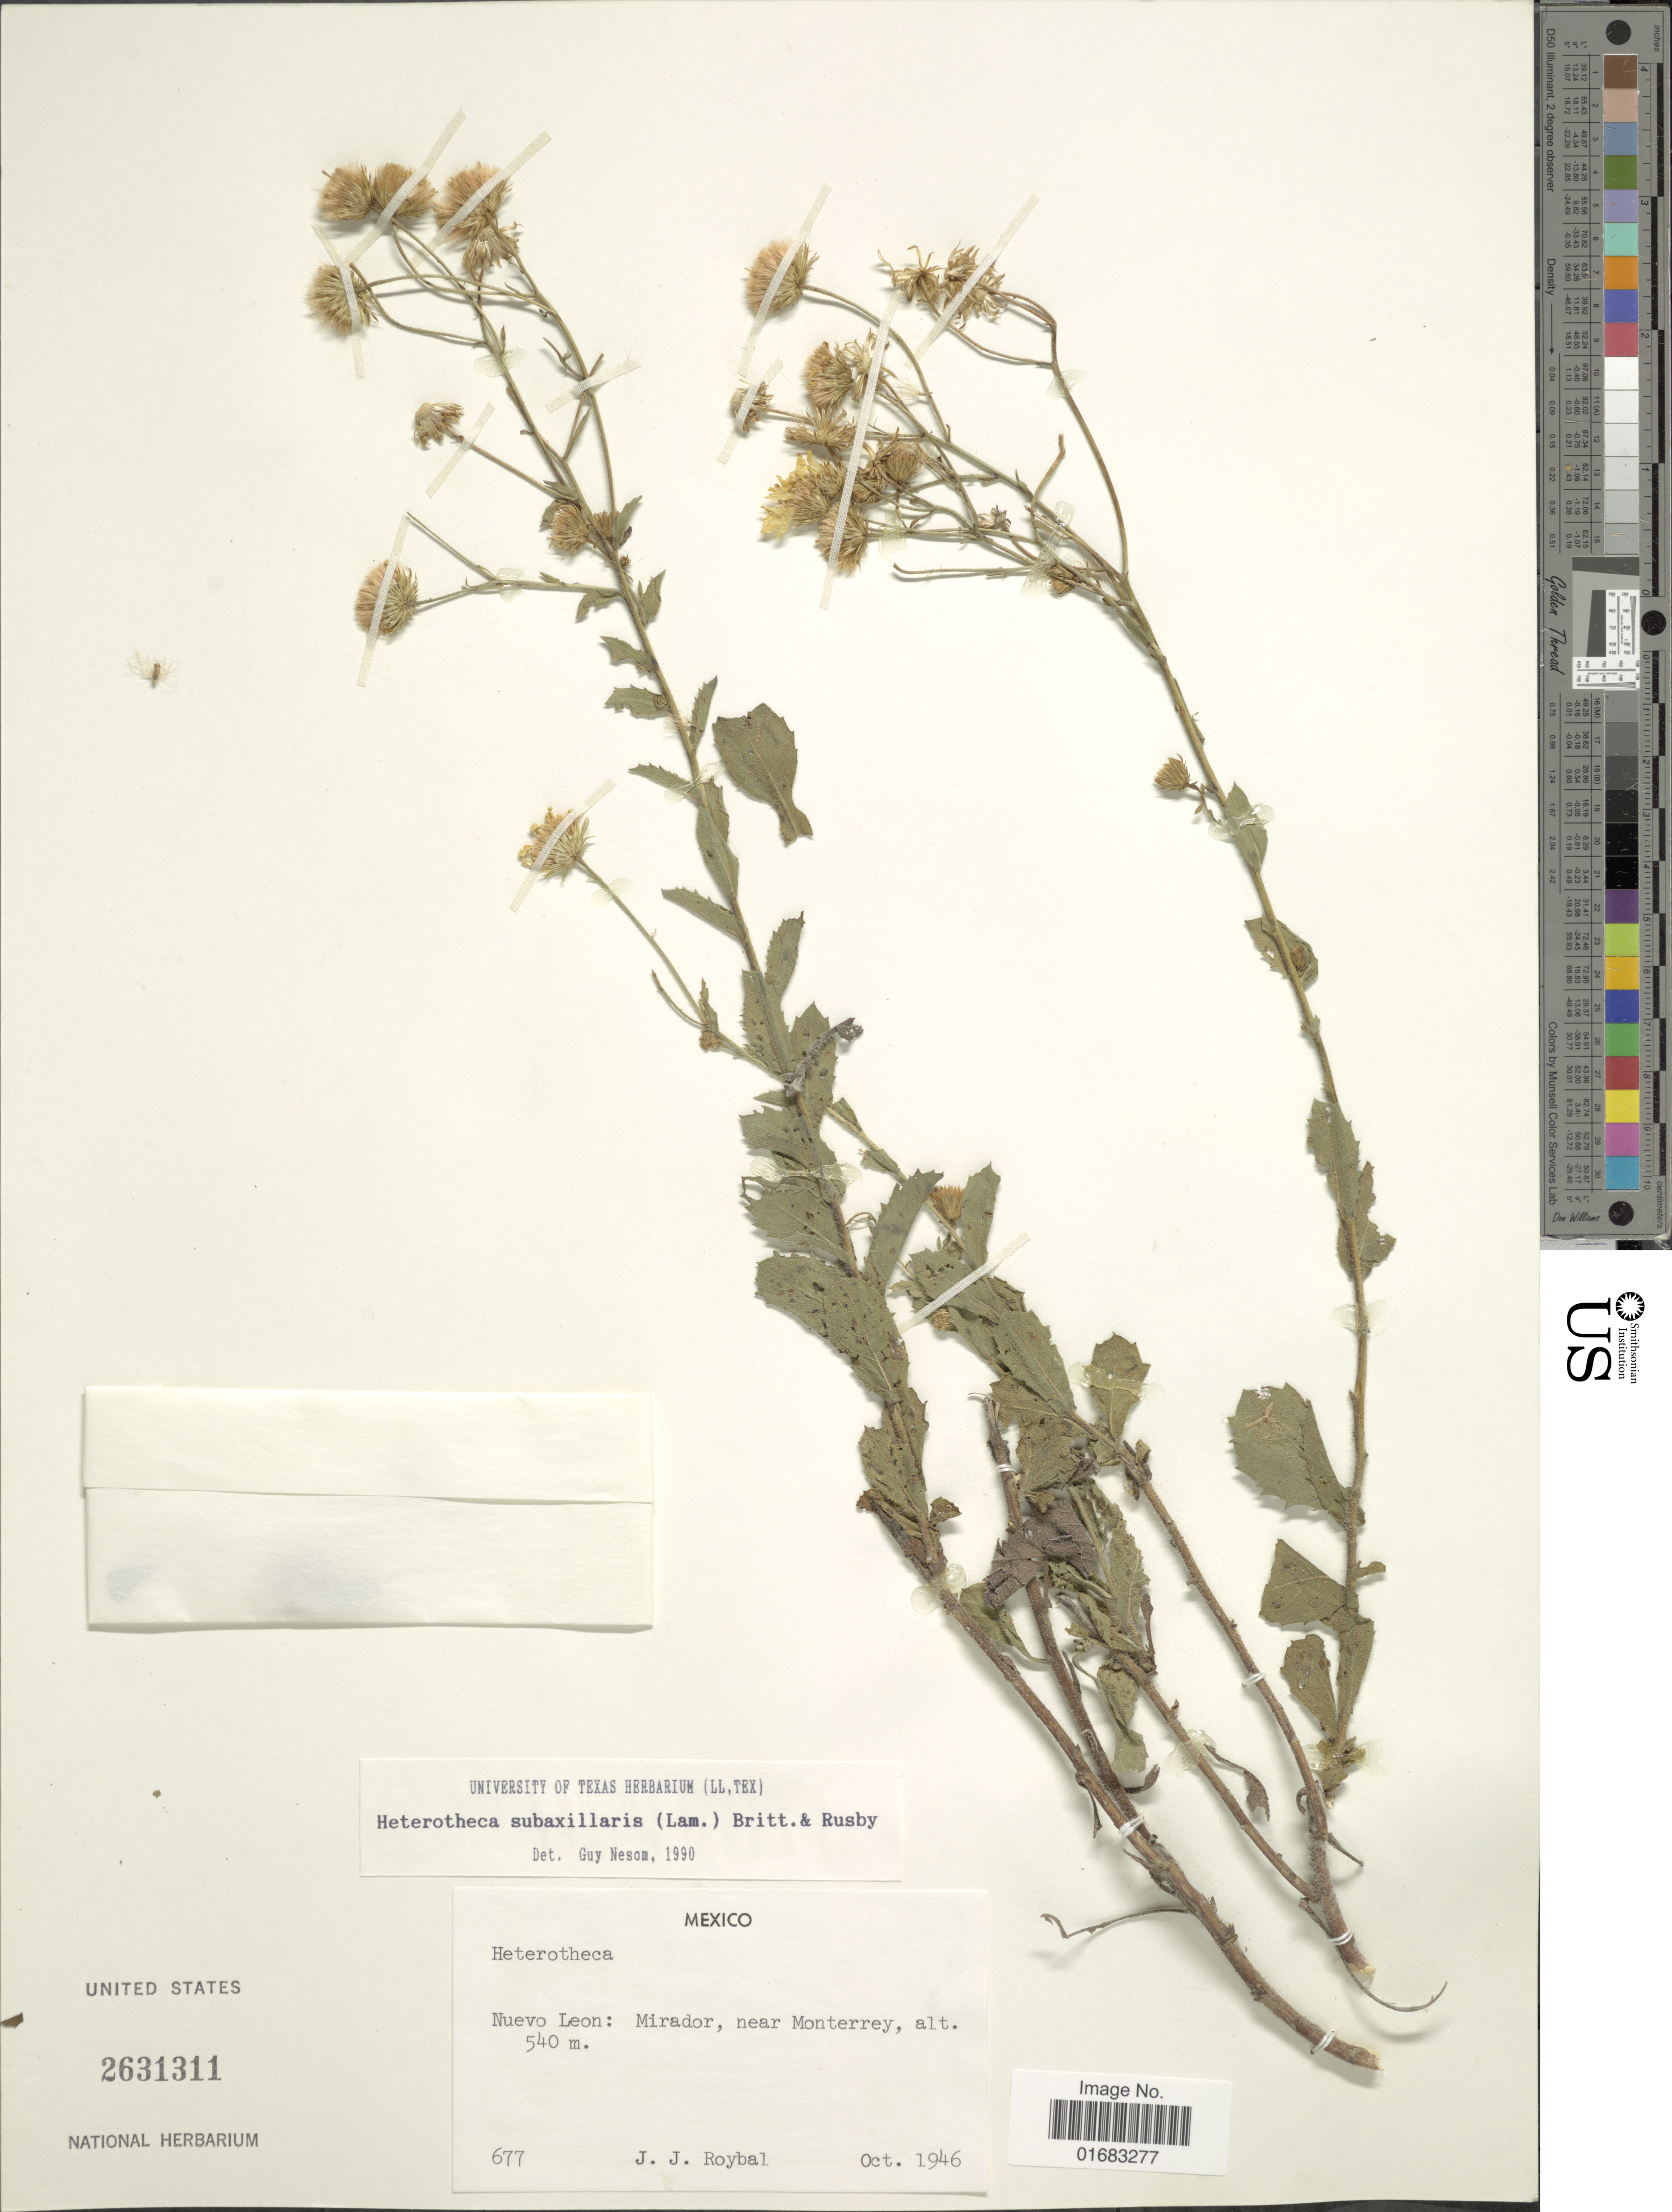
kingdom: Plantae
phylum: Tracheophyta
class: Magnoliopsida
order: Asterales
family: Asteraceae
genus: Heterotheca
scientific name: Heterotheca subaxillaris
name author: (Lam.) Britton & Rusby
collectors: J. J. Roybal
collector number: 677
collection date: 1946-10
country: Mexico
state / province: Nuevo León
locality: Mexico. Nuevo León: Mirador, near Monterrey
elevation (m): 540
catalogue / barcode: US 2631311